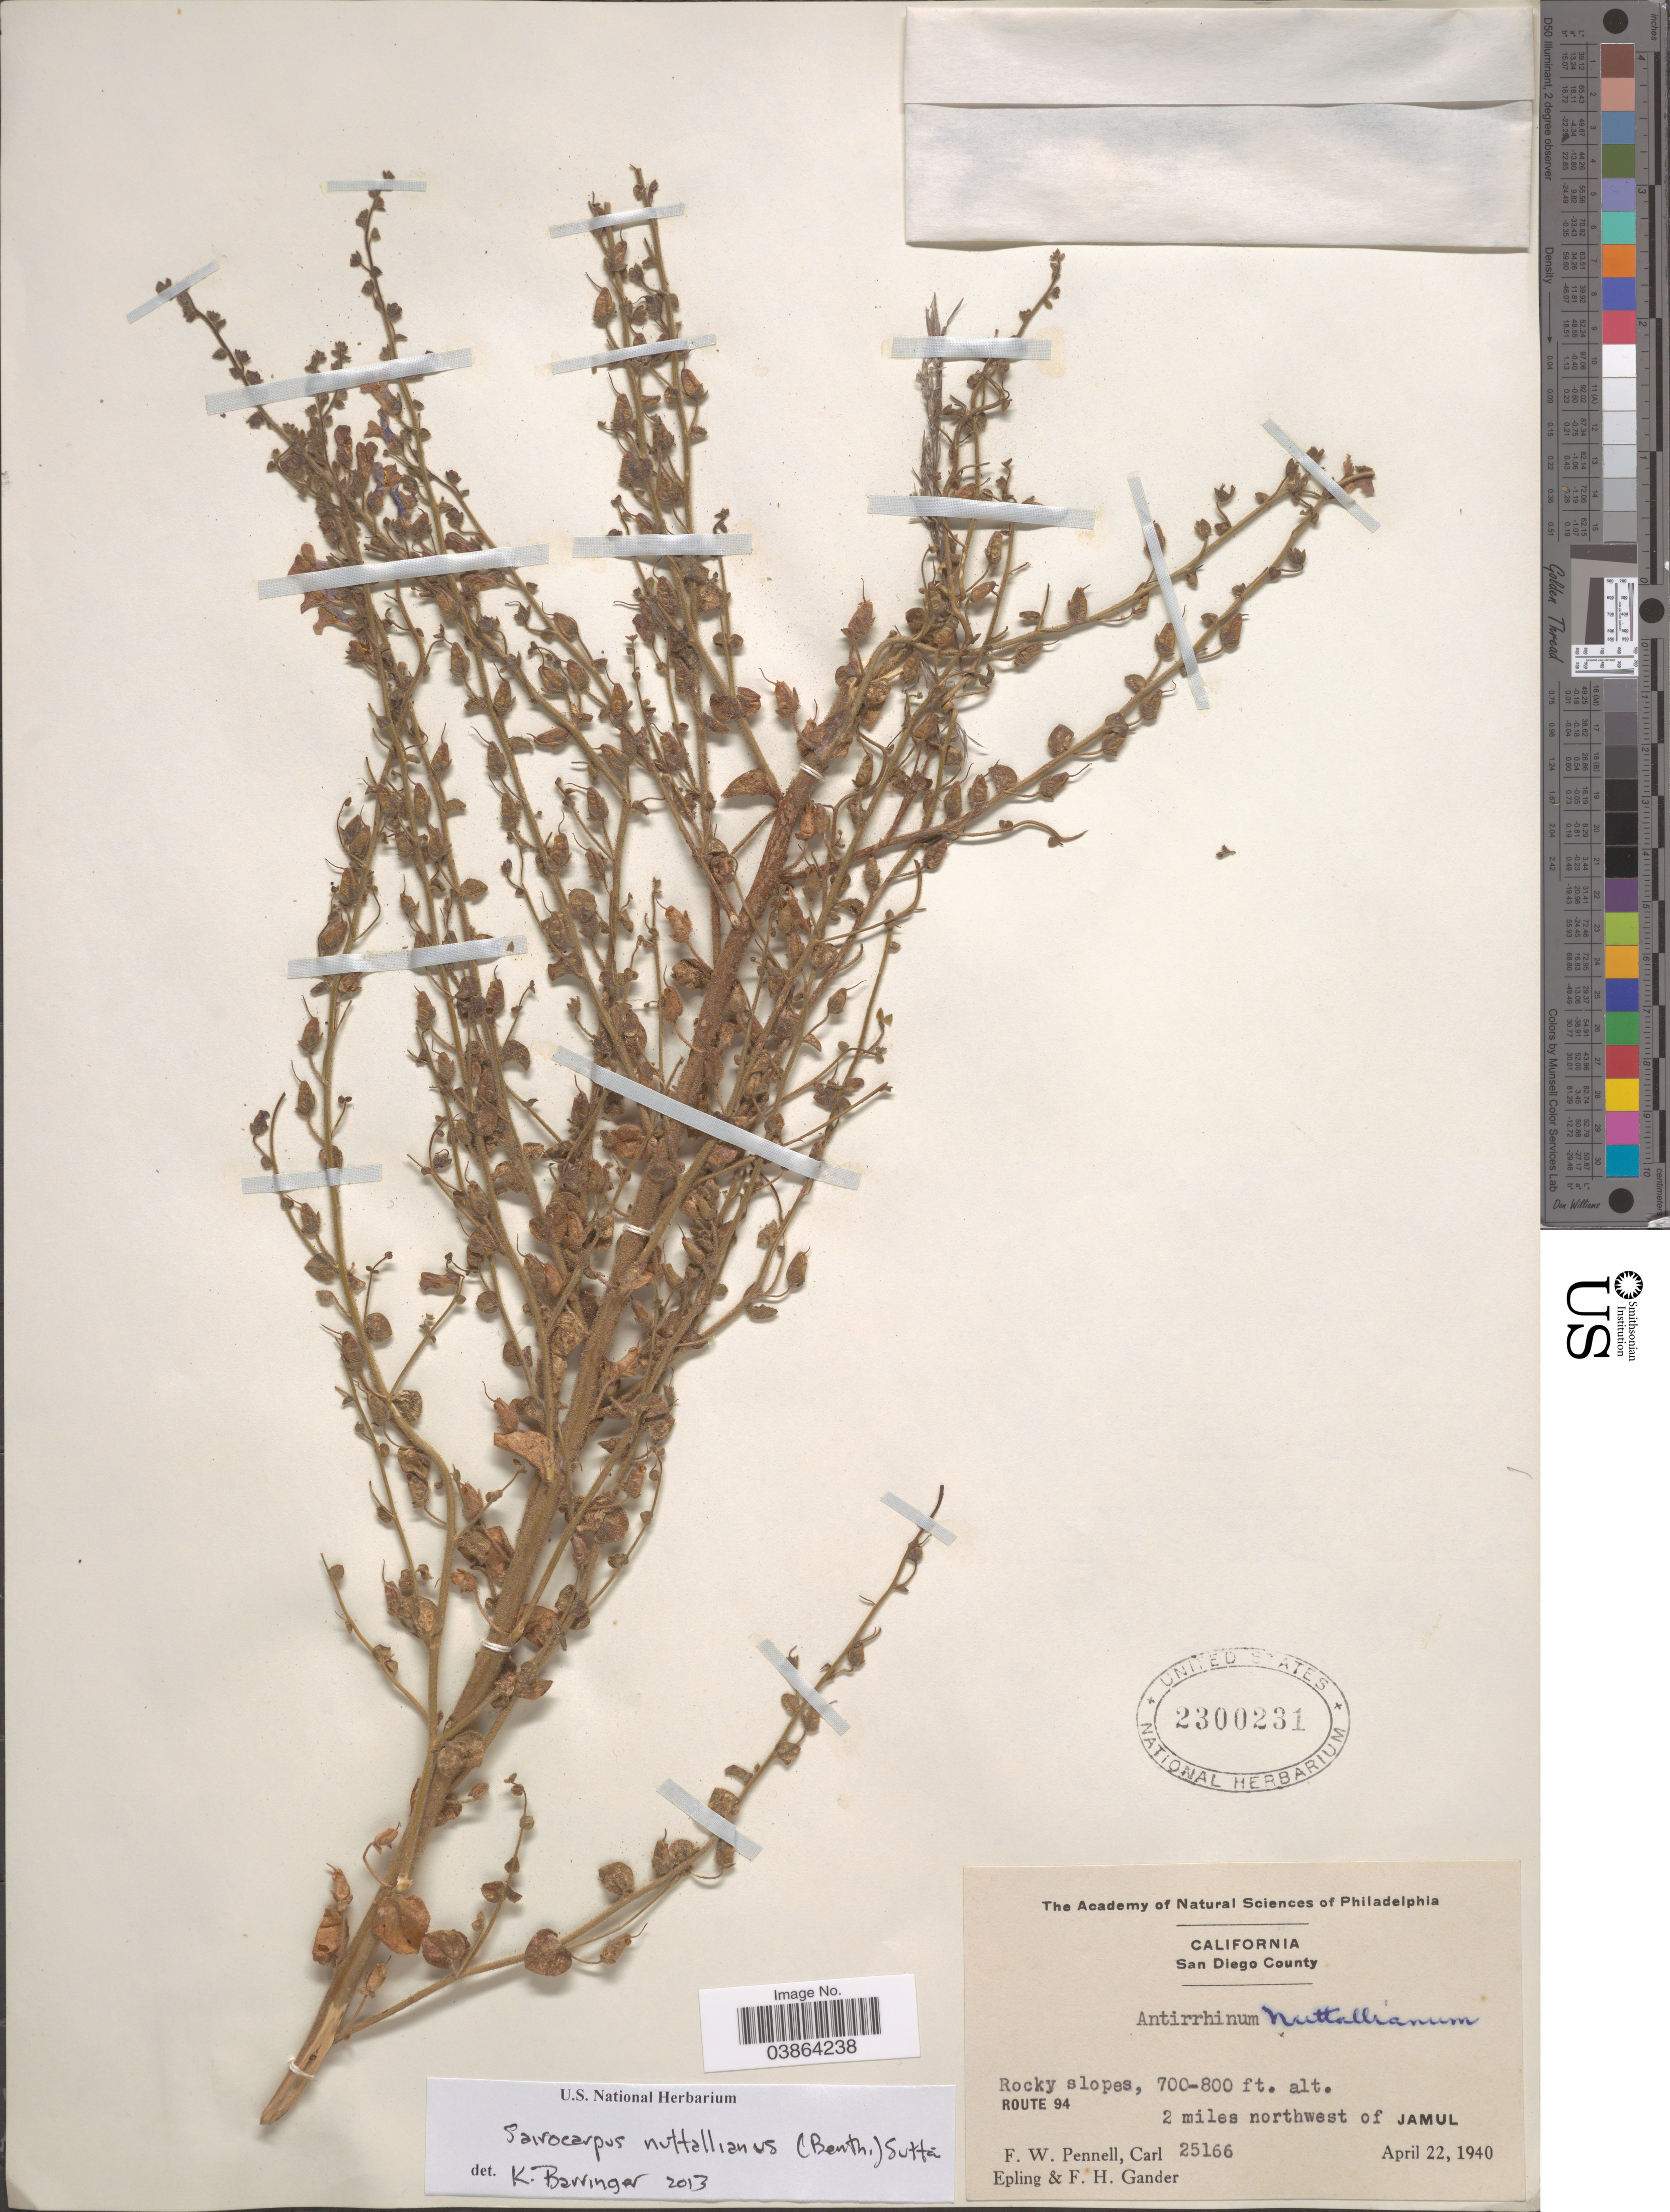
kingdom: Plantae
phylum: Tracheophyta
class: Magnoliopsida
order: Lamiales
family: Plantaginaceae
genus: Sairocarpus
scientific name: Sairocarpus nuttallianus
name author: (Benth.) D.A. Sutton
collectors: F. W. Pennell, C. C. Epling & F. Gander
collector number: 25166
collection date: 1940-04-22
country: United States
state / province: California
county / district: San Diego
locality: San Diego County. Rocky slopes, 2 miles northwest of Jamul. Route 94.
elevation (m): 213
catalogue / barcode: US 2300231